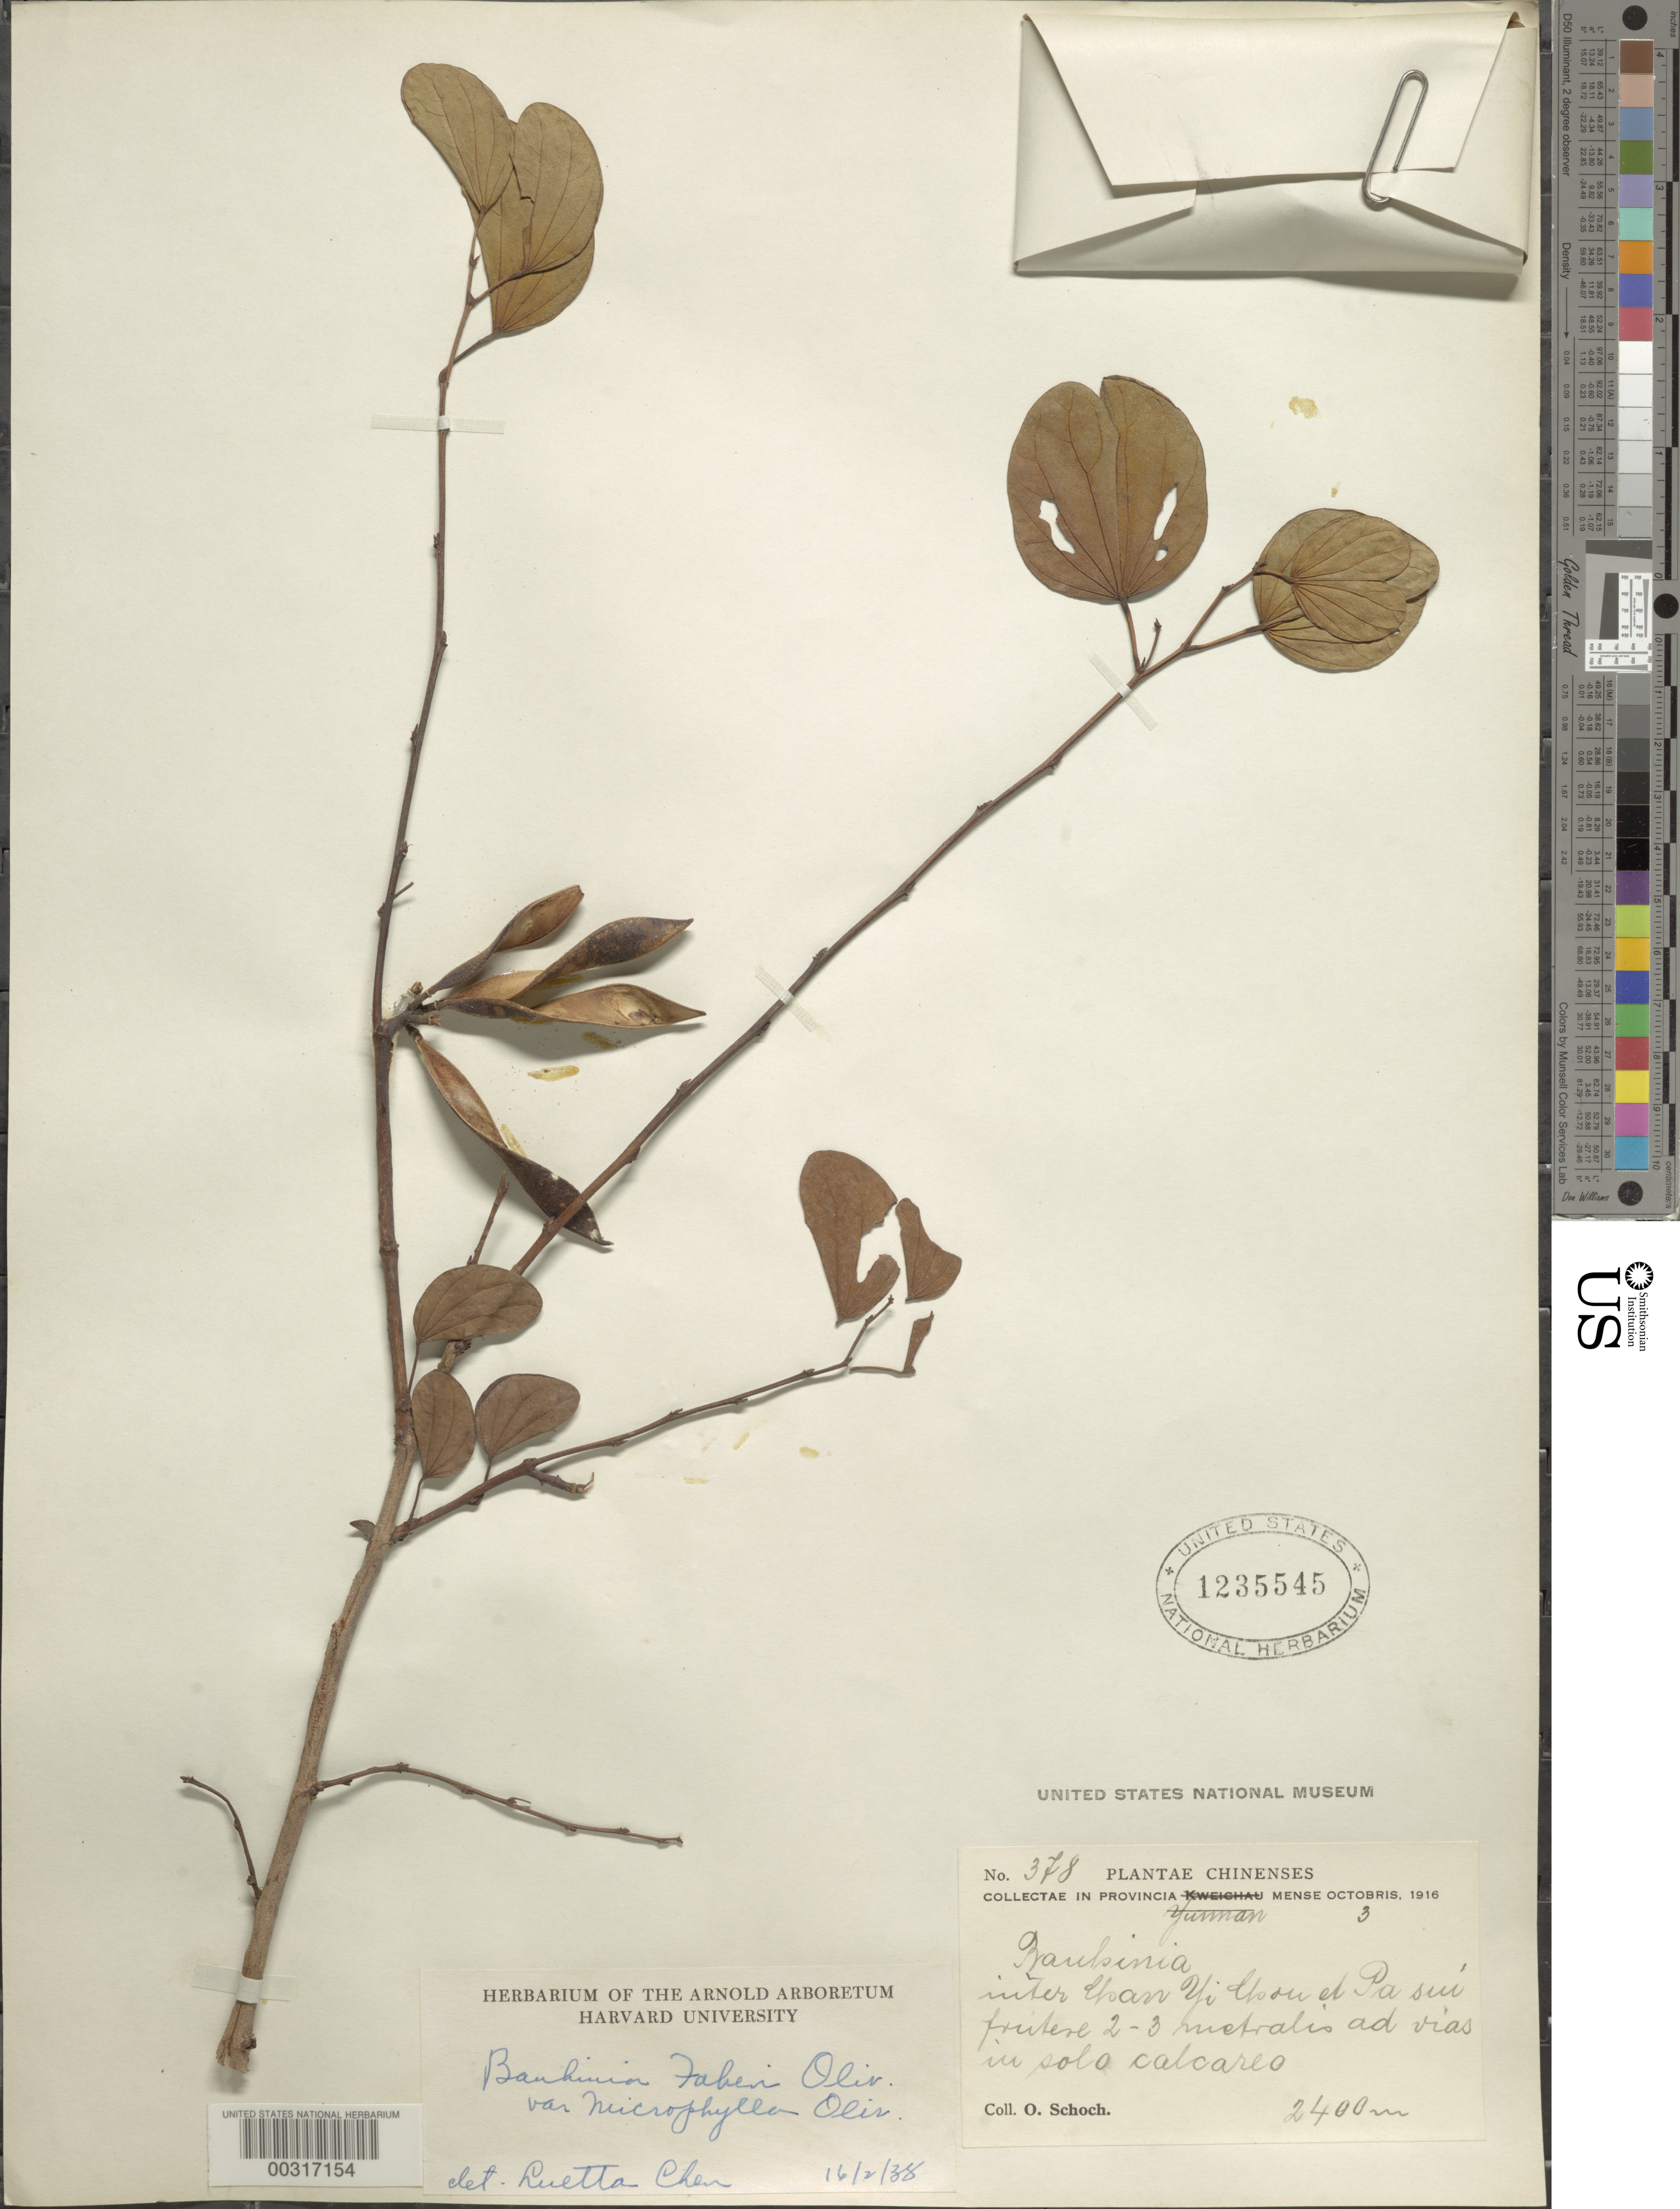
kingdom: Plantae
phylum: Tracheophyta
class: Magnoliopsida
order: Fabales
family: Fabaceae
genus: Bauhinia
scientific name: Bauhinia brachycarpa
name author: Wall. ex Benth.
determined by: U.S. National Herbarium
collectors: O. Schoch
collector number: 378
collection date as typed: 03 Oct 1916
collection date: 1916-10-03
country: China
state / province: Yunnan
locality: Between chan yi chou and pa sui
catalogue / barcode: US 1235545